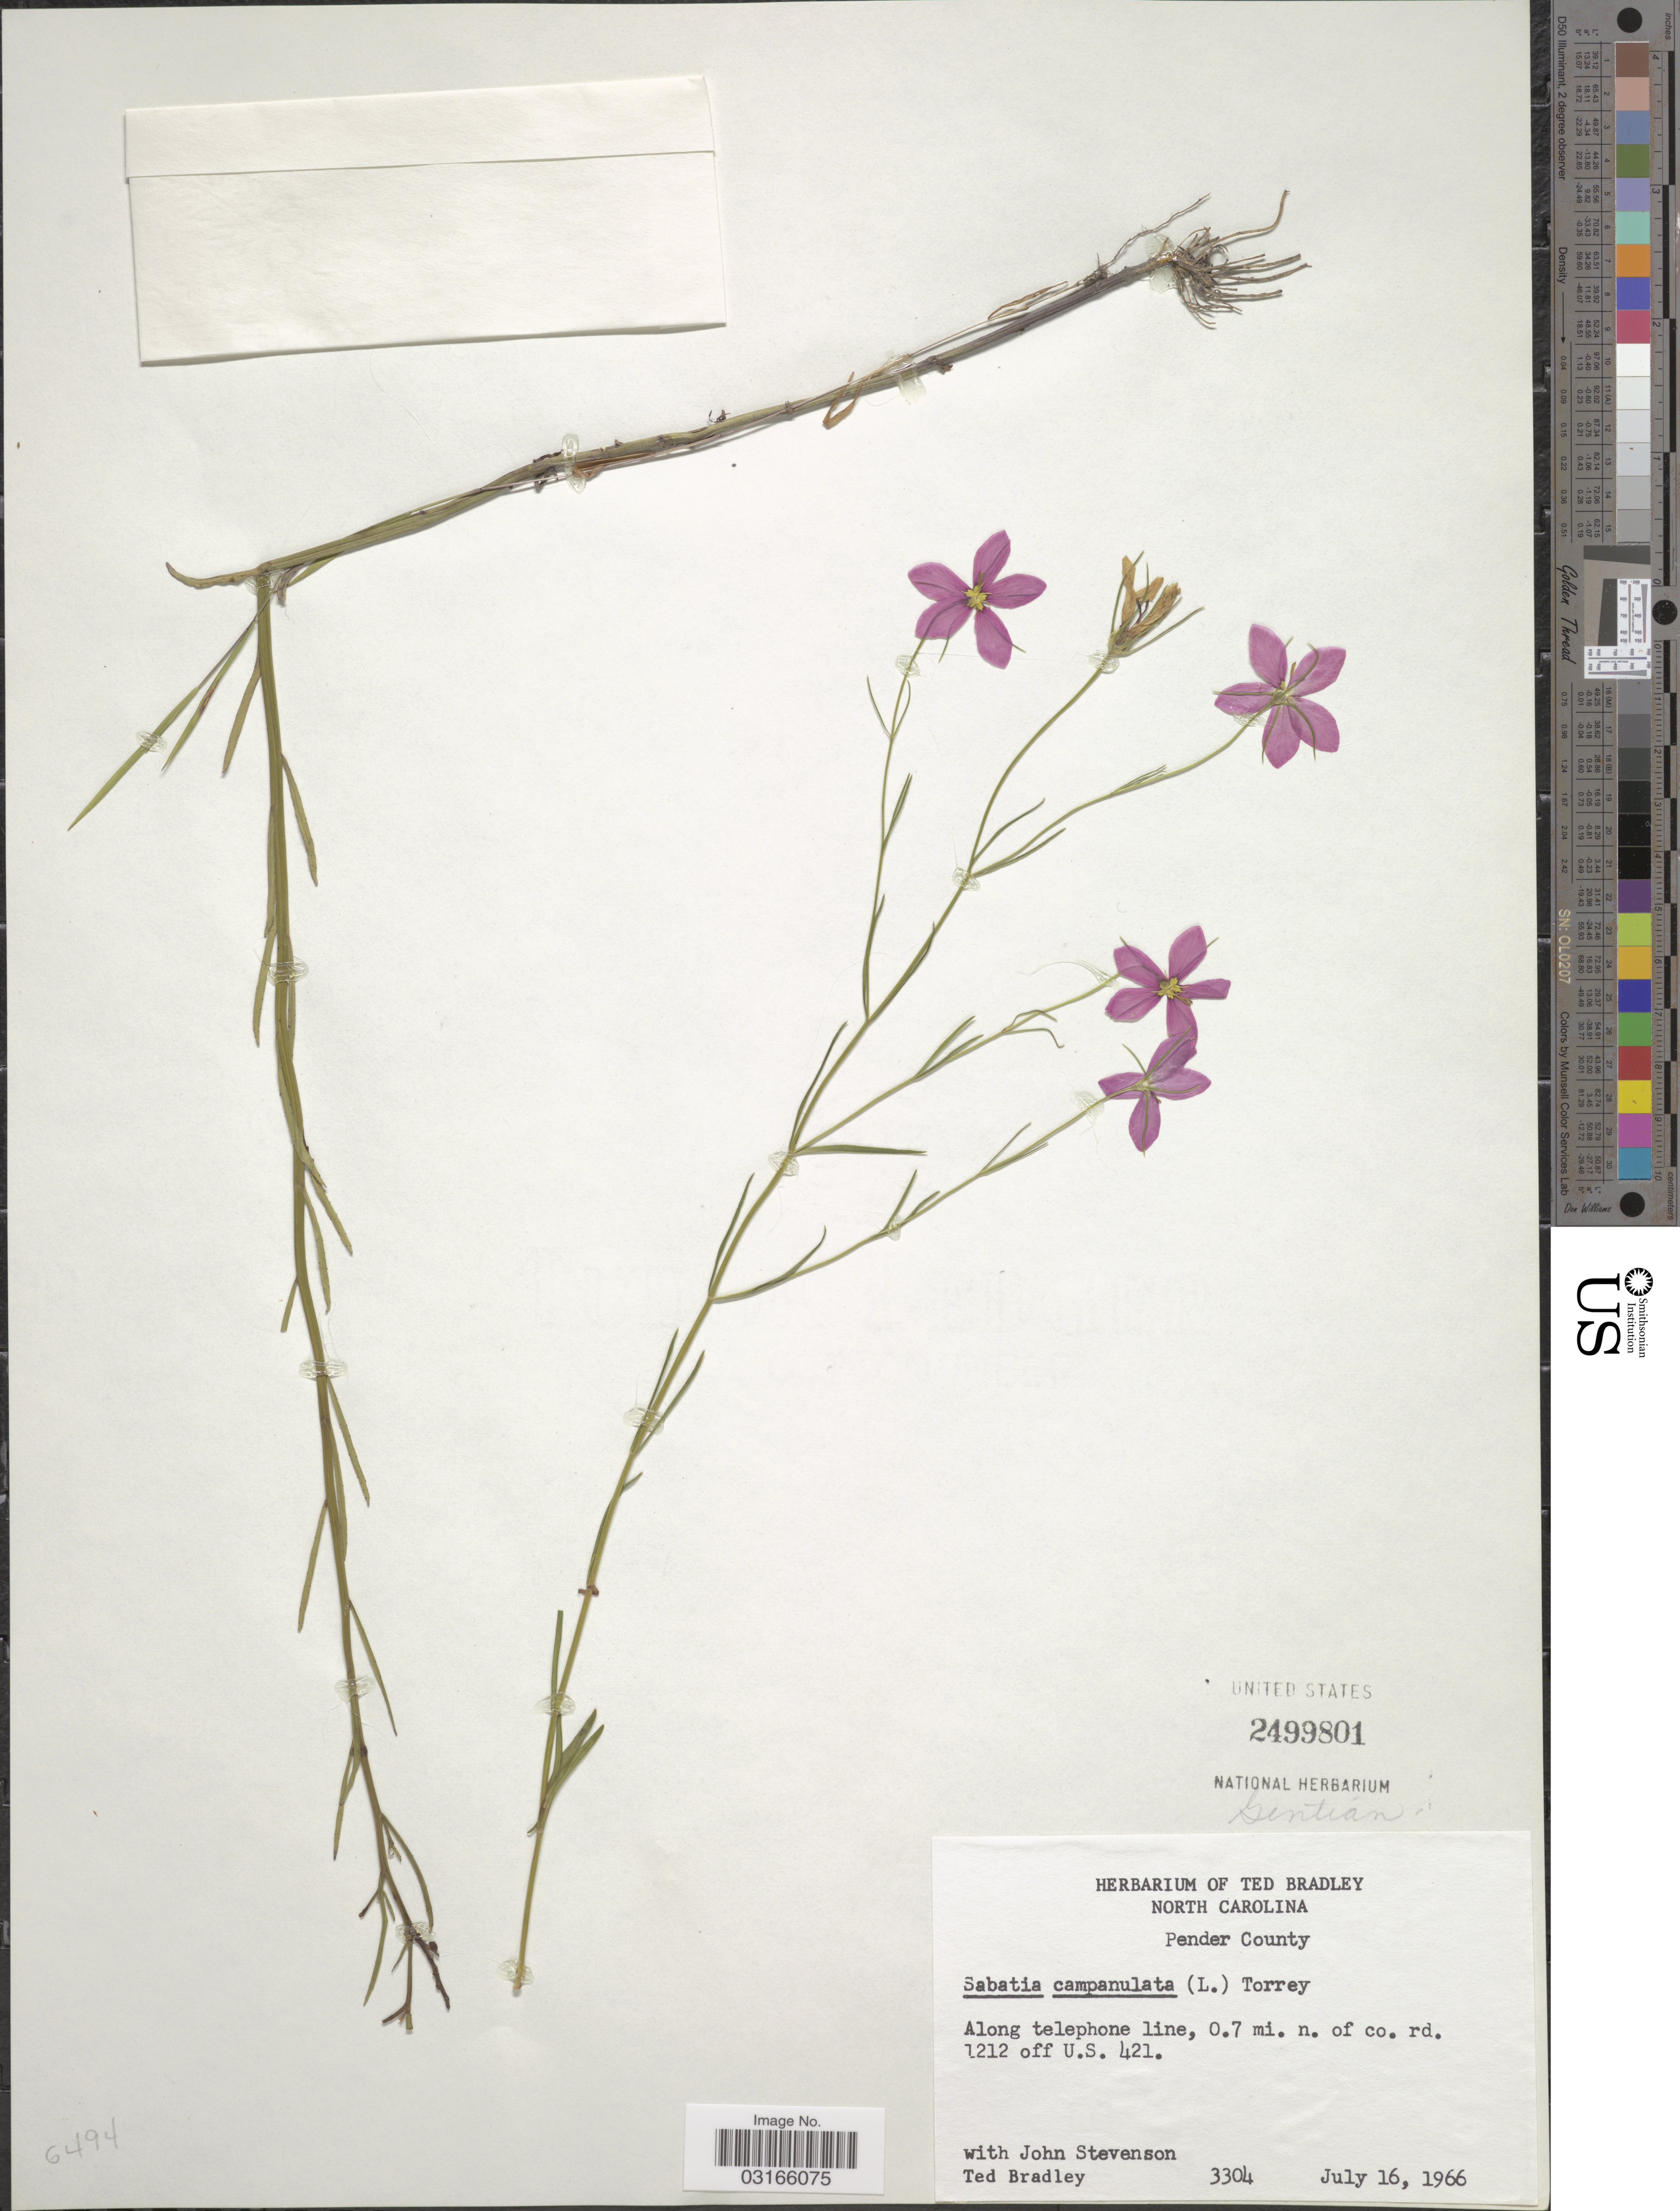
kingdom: Plantae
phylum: Tracheophyta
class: Magnoliopsida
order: Gentianales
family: Gentianaceae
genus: Sabatia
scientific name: Sabatia campanulata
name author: (L.) Torr.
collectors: J. Stevenson & T. Bradley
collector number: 3304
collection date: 1966-07-16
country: United States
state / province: North Carolina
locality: Pender County, Along telephone line, 0.7 mi. n. of co. rd. 1212 off U.S. 421.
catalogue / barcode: US 2499801